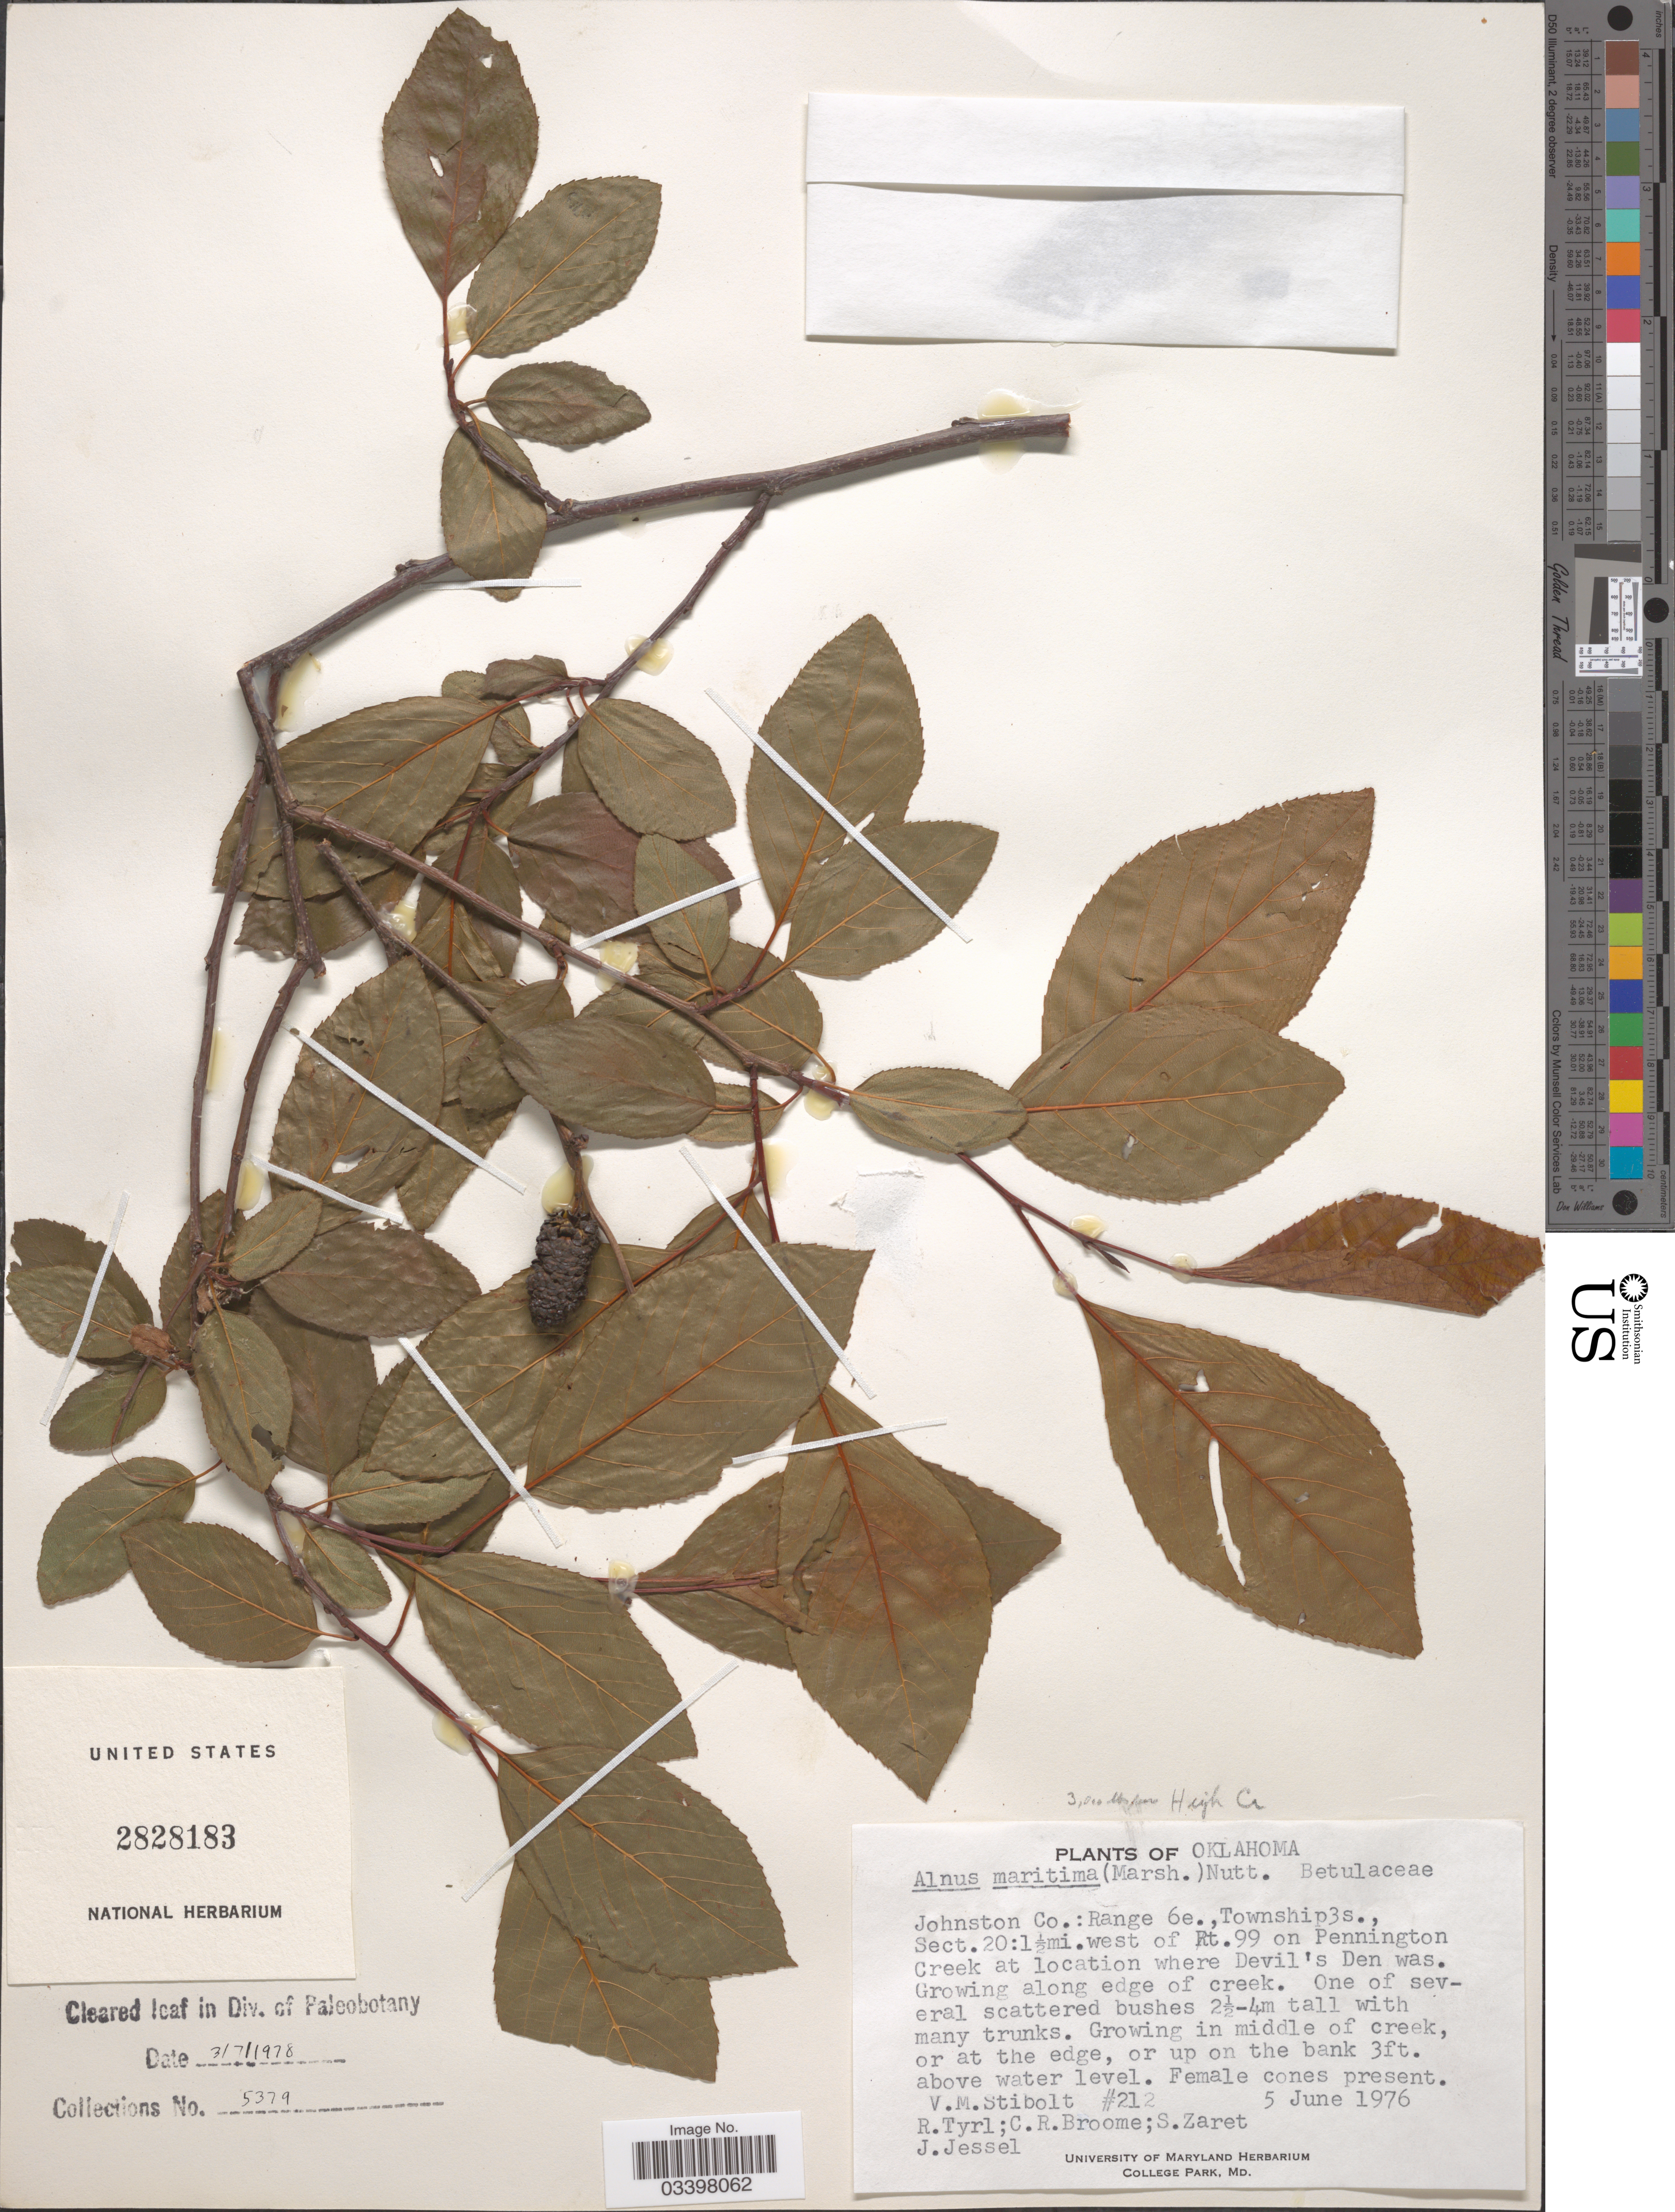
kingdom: Plantae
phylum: Tracheophyta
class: Magnoliopsida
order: Fagales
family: Betulaceae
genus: Alnus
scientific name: Alnus maritima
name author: (Marshall) Muhl. ex Nutt.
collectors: V. Stibolt, R. Tyrl, C. R. Broome, S. Zaret & J. Jessel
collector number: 212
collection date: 1976-06-05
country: United States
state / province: Oklahoma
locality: Johnston Co.: Range 6e., Township3s., Sect. 20: 1½mi. west of Rt. 99 on Pennington Creek at location where Devil's Den was.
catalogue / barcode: US 2828183